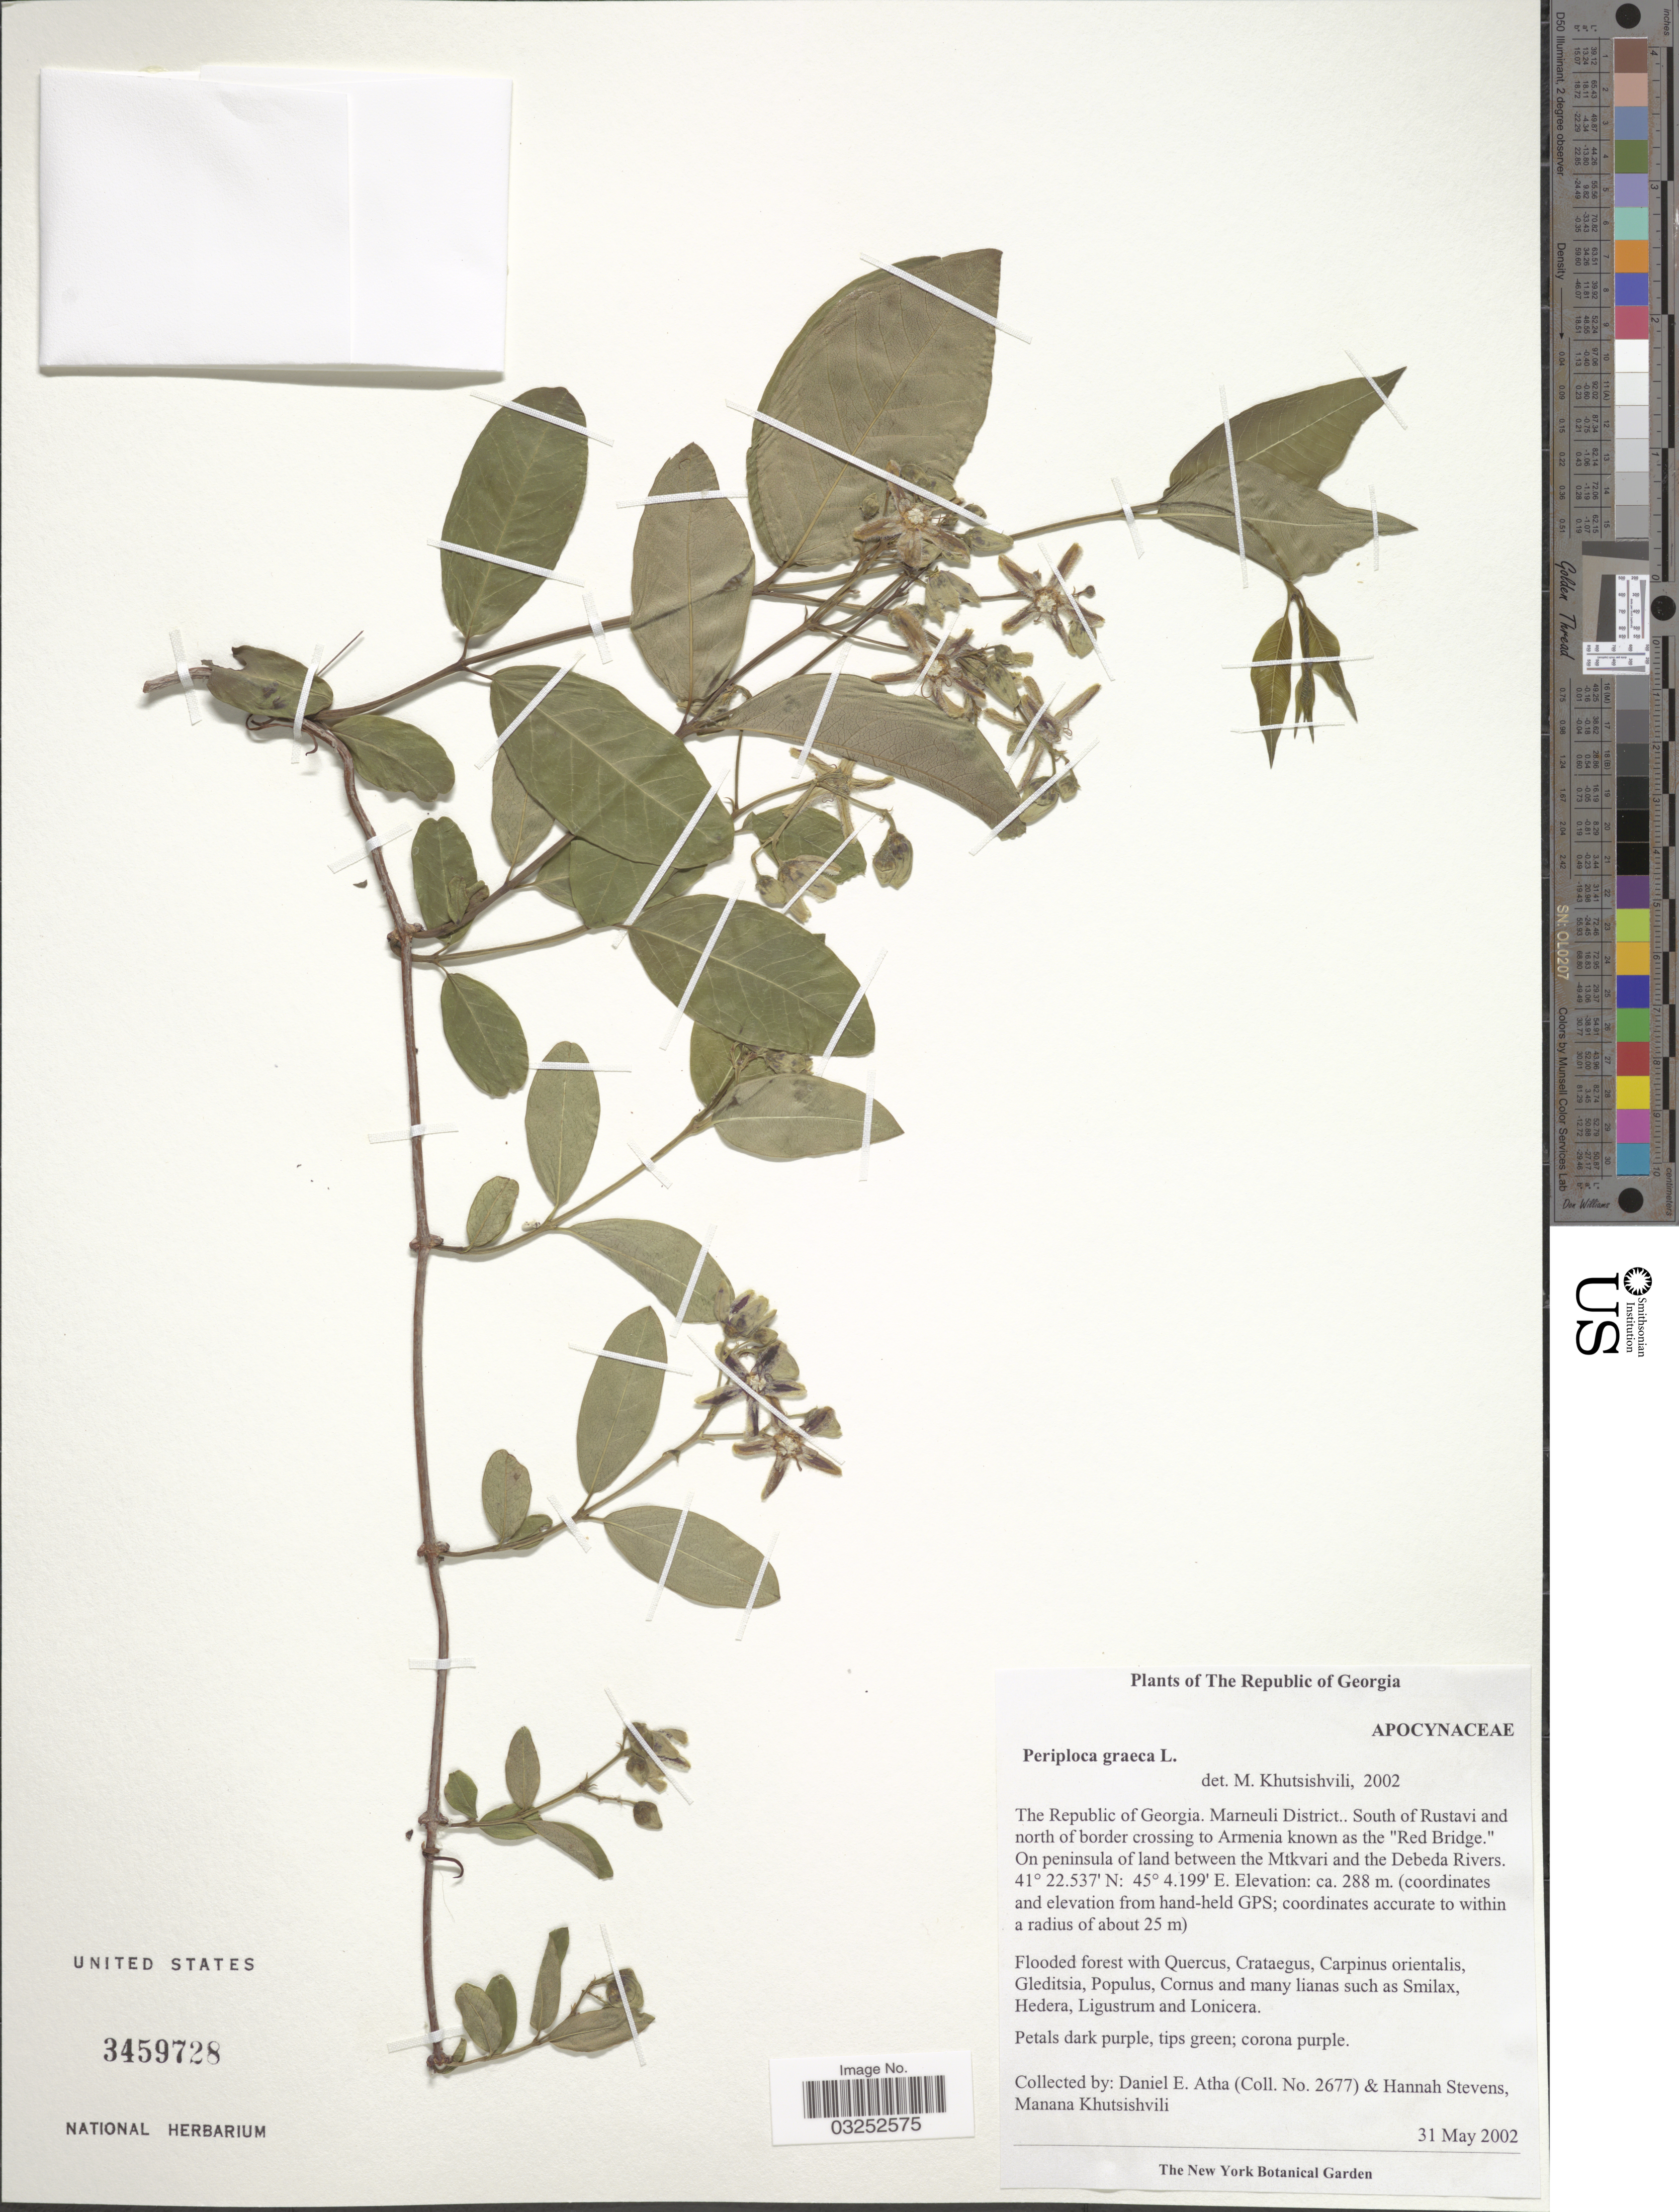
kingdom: Plantae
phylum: Tracheophyta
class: Magnoliopsida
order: Gentianales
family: Apocynaceae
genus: Periploca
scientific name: Periploca graeca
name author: L.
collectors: D. Atha, H. Stevens & M. Khutsishvili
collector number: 2677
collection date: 2002-05-31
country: Georgia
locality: Marneuli District. South of Rustavi and north of border crossing to Armenia knows as the "Red Bridge." On peninsula of land between the Mtkvari and the Debeda Rivers.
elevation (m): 288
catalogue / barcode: US 3459728